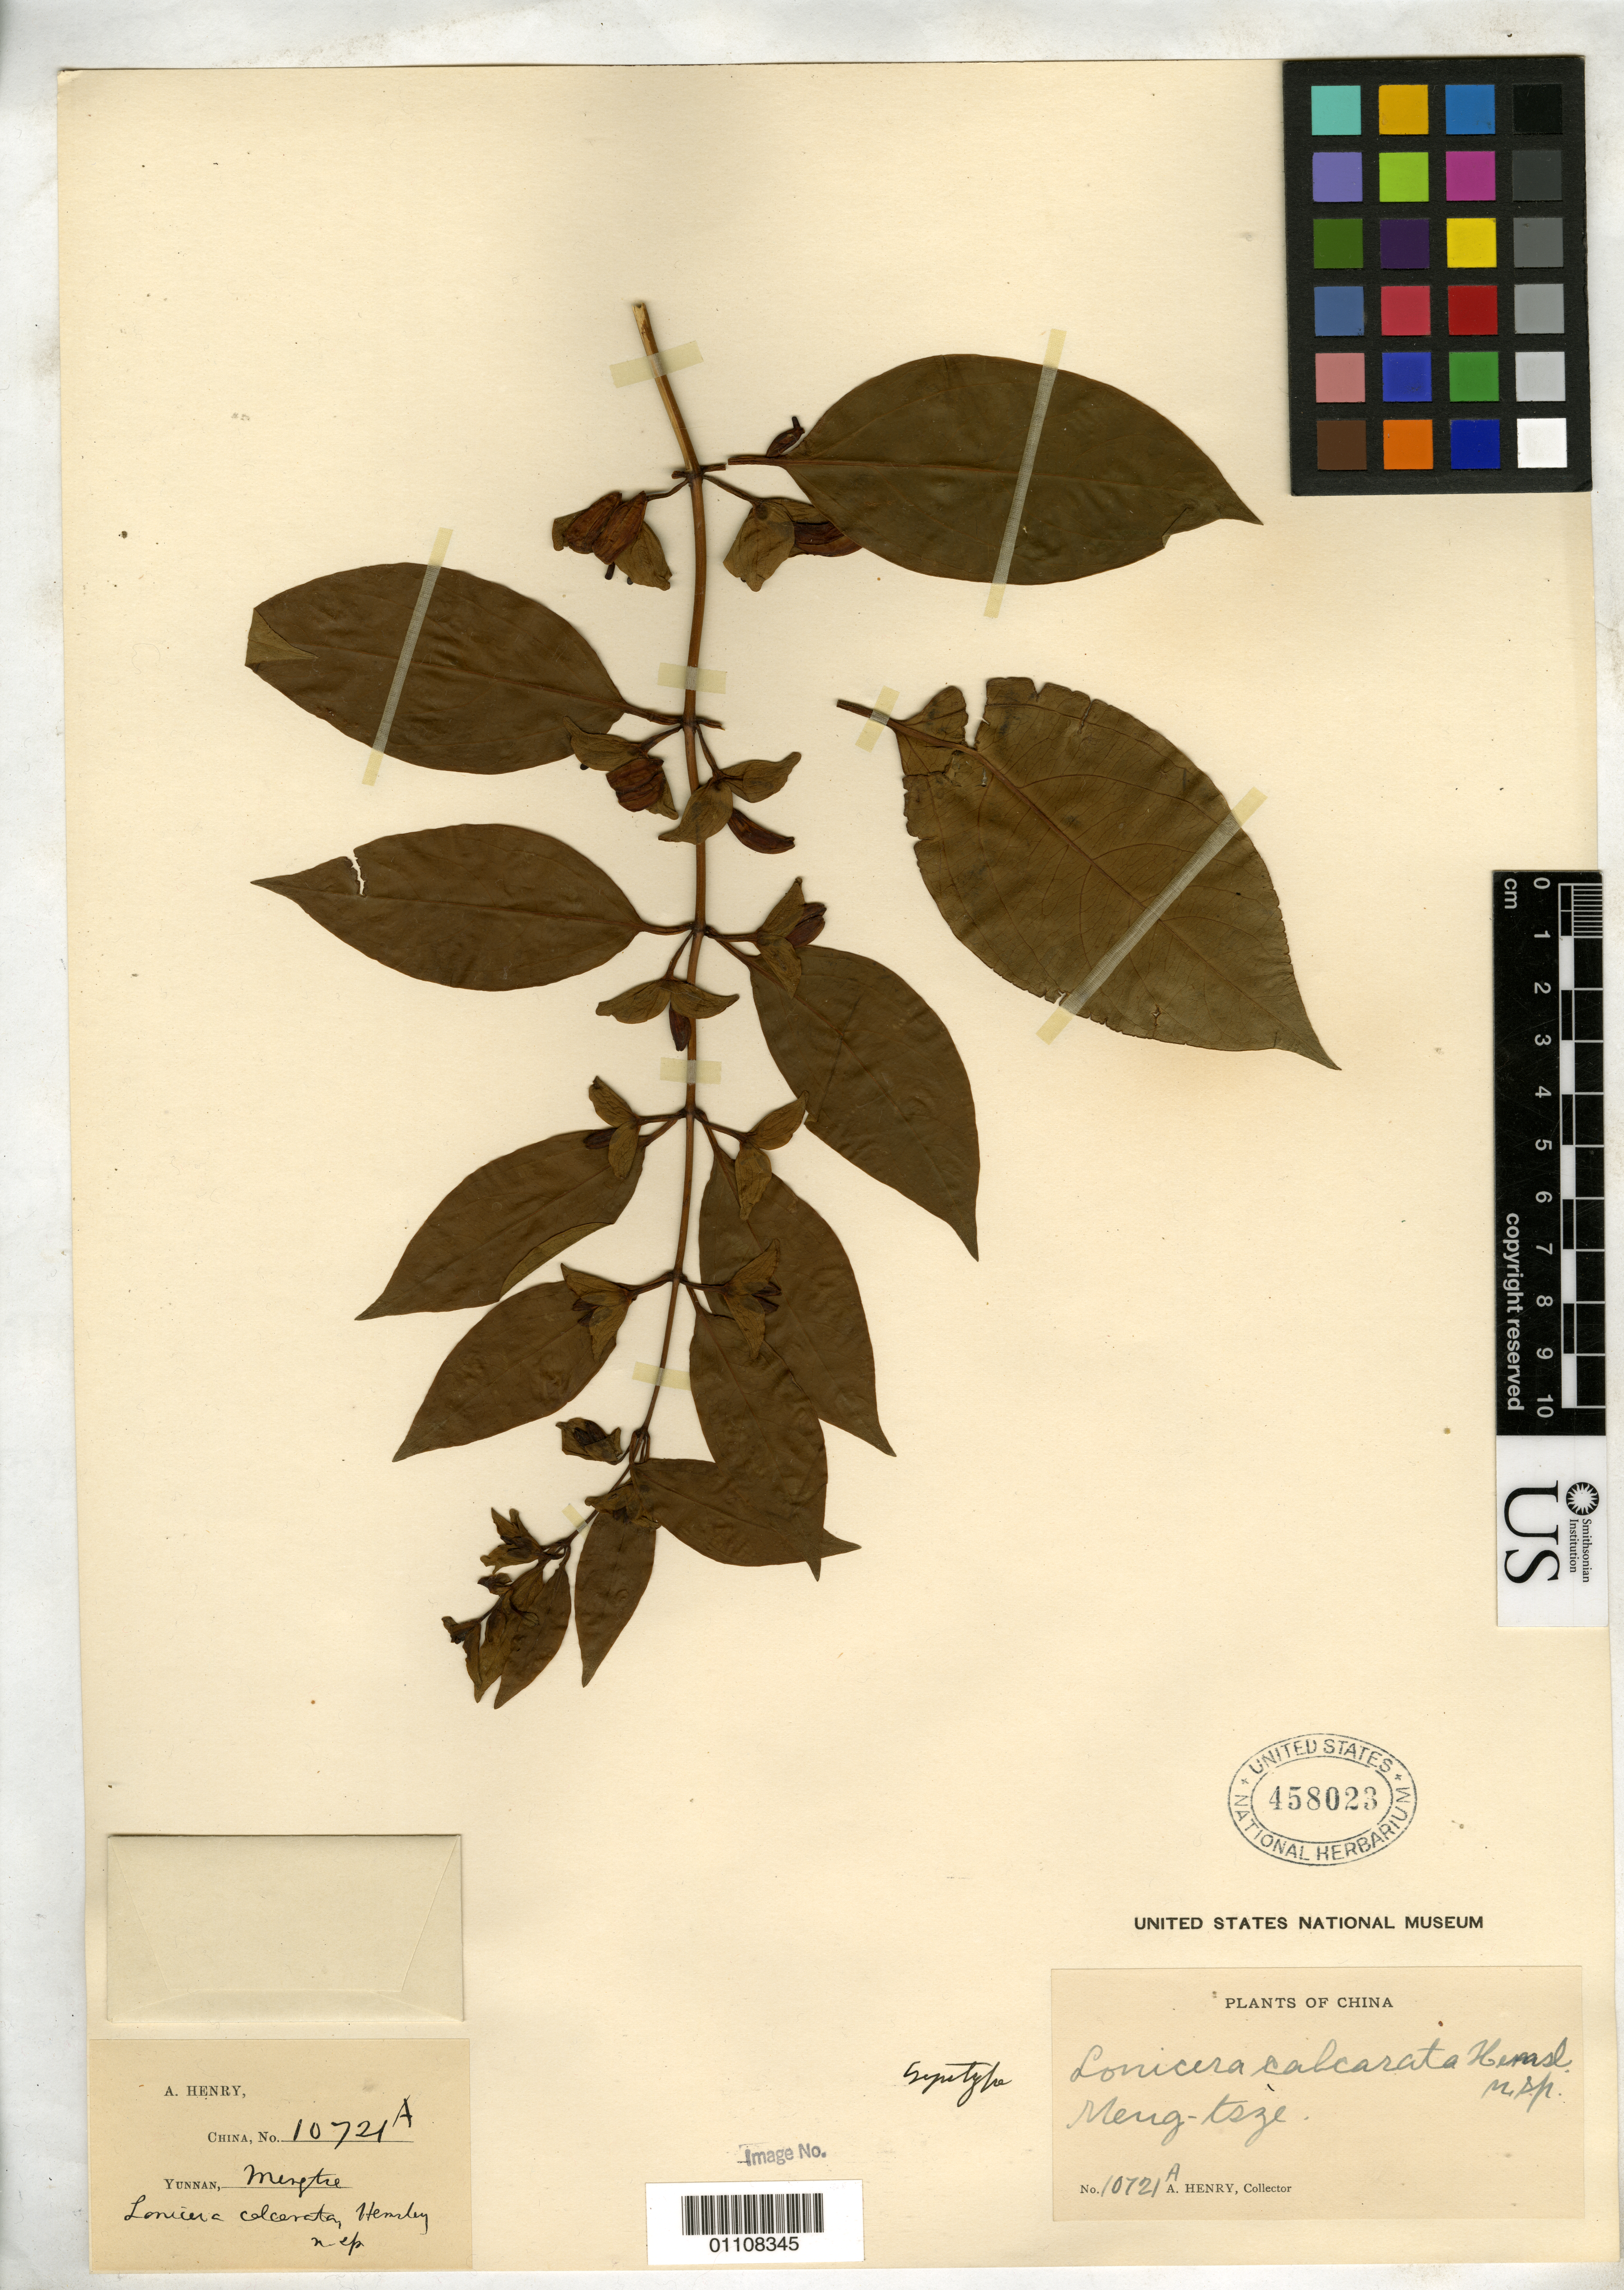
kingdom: Plantae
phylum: Tracheophyta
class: Magnoliopsida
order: Dipsacales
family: Caprifoliaceae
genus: Lonicera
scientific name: Lonicera calcarata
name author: Hemsl.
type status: Syntype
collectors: A. Henry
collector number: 10721 A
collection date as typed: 12 Feb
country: China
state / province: Yunnan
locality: Meng-tsze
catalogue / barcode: US 458023